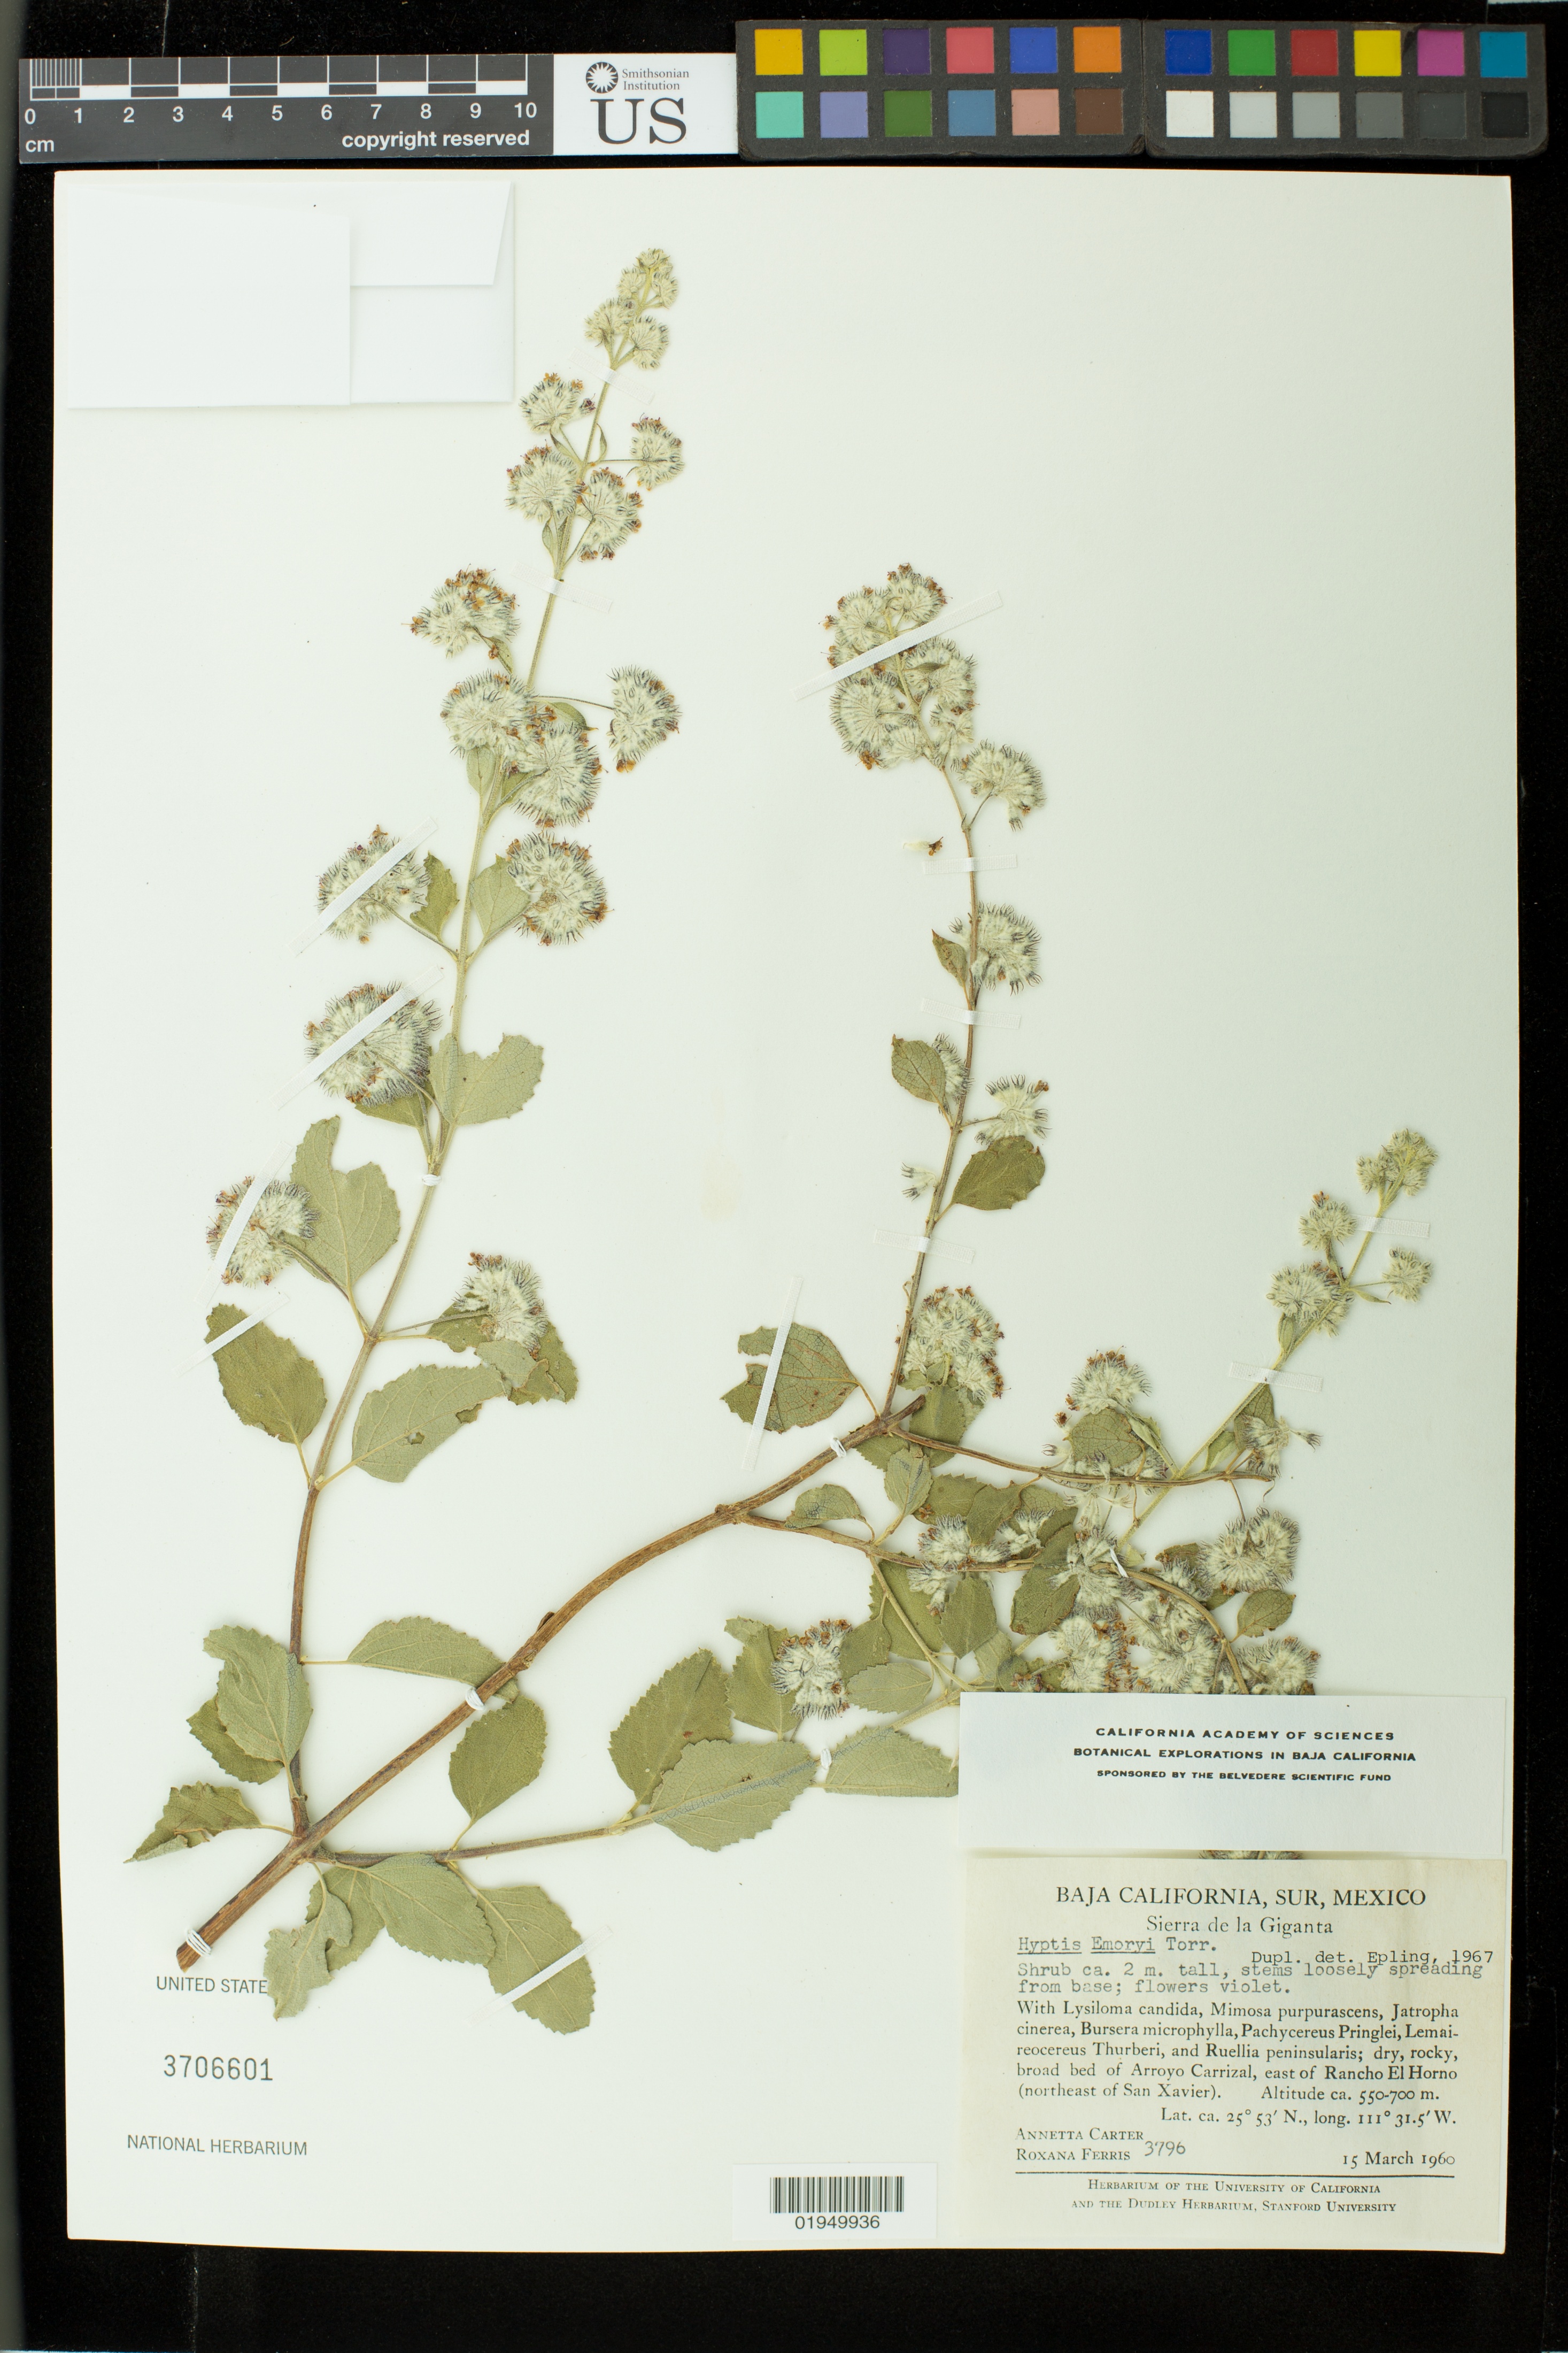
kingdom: Plantae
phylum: Tracheophyta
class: Magnoliopsida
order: Lamiales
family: Lamiaceae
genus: Condea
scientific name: Condea emoryi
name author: (Torr.) Harley & J.F.B. Pastore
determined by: Strong, Mark T., (BOT), Smithsonian Institution - National Museum of Natural History (UNITED STATES)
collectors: A. Carter & R. S. Ferris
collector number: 3796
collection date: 1960-03-15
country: Mexico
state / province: Baja California Sur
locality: Sierra de la Giganta. Bed of Arroyo Carrizal, east of Rancho El Horno (northeast of San Xavier).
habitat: Dry, rocky, broad bed of Arroyo Carrizal.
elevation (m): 550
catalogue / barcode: US 3706601